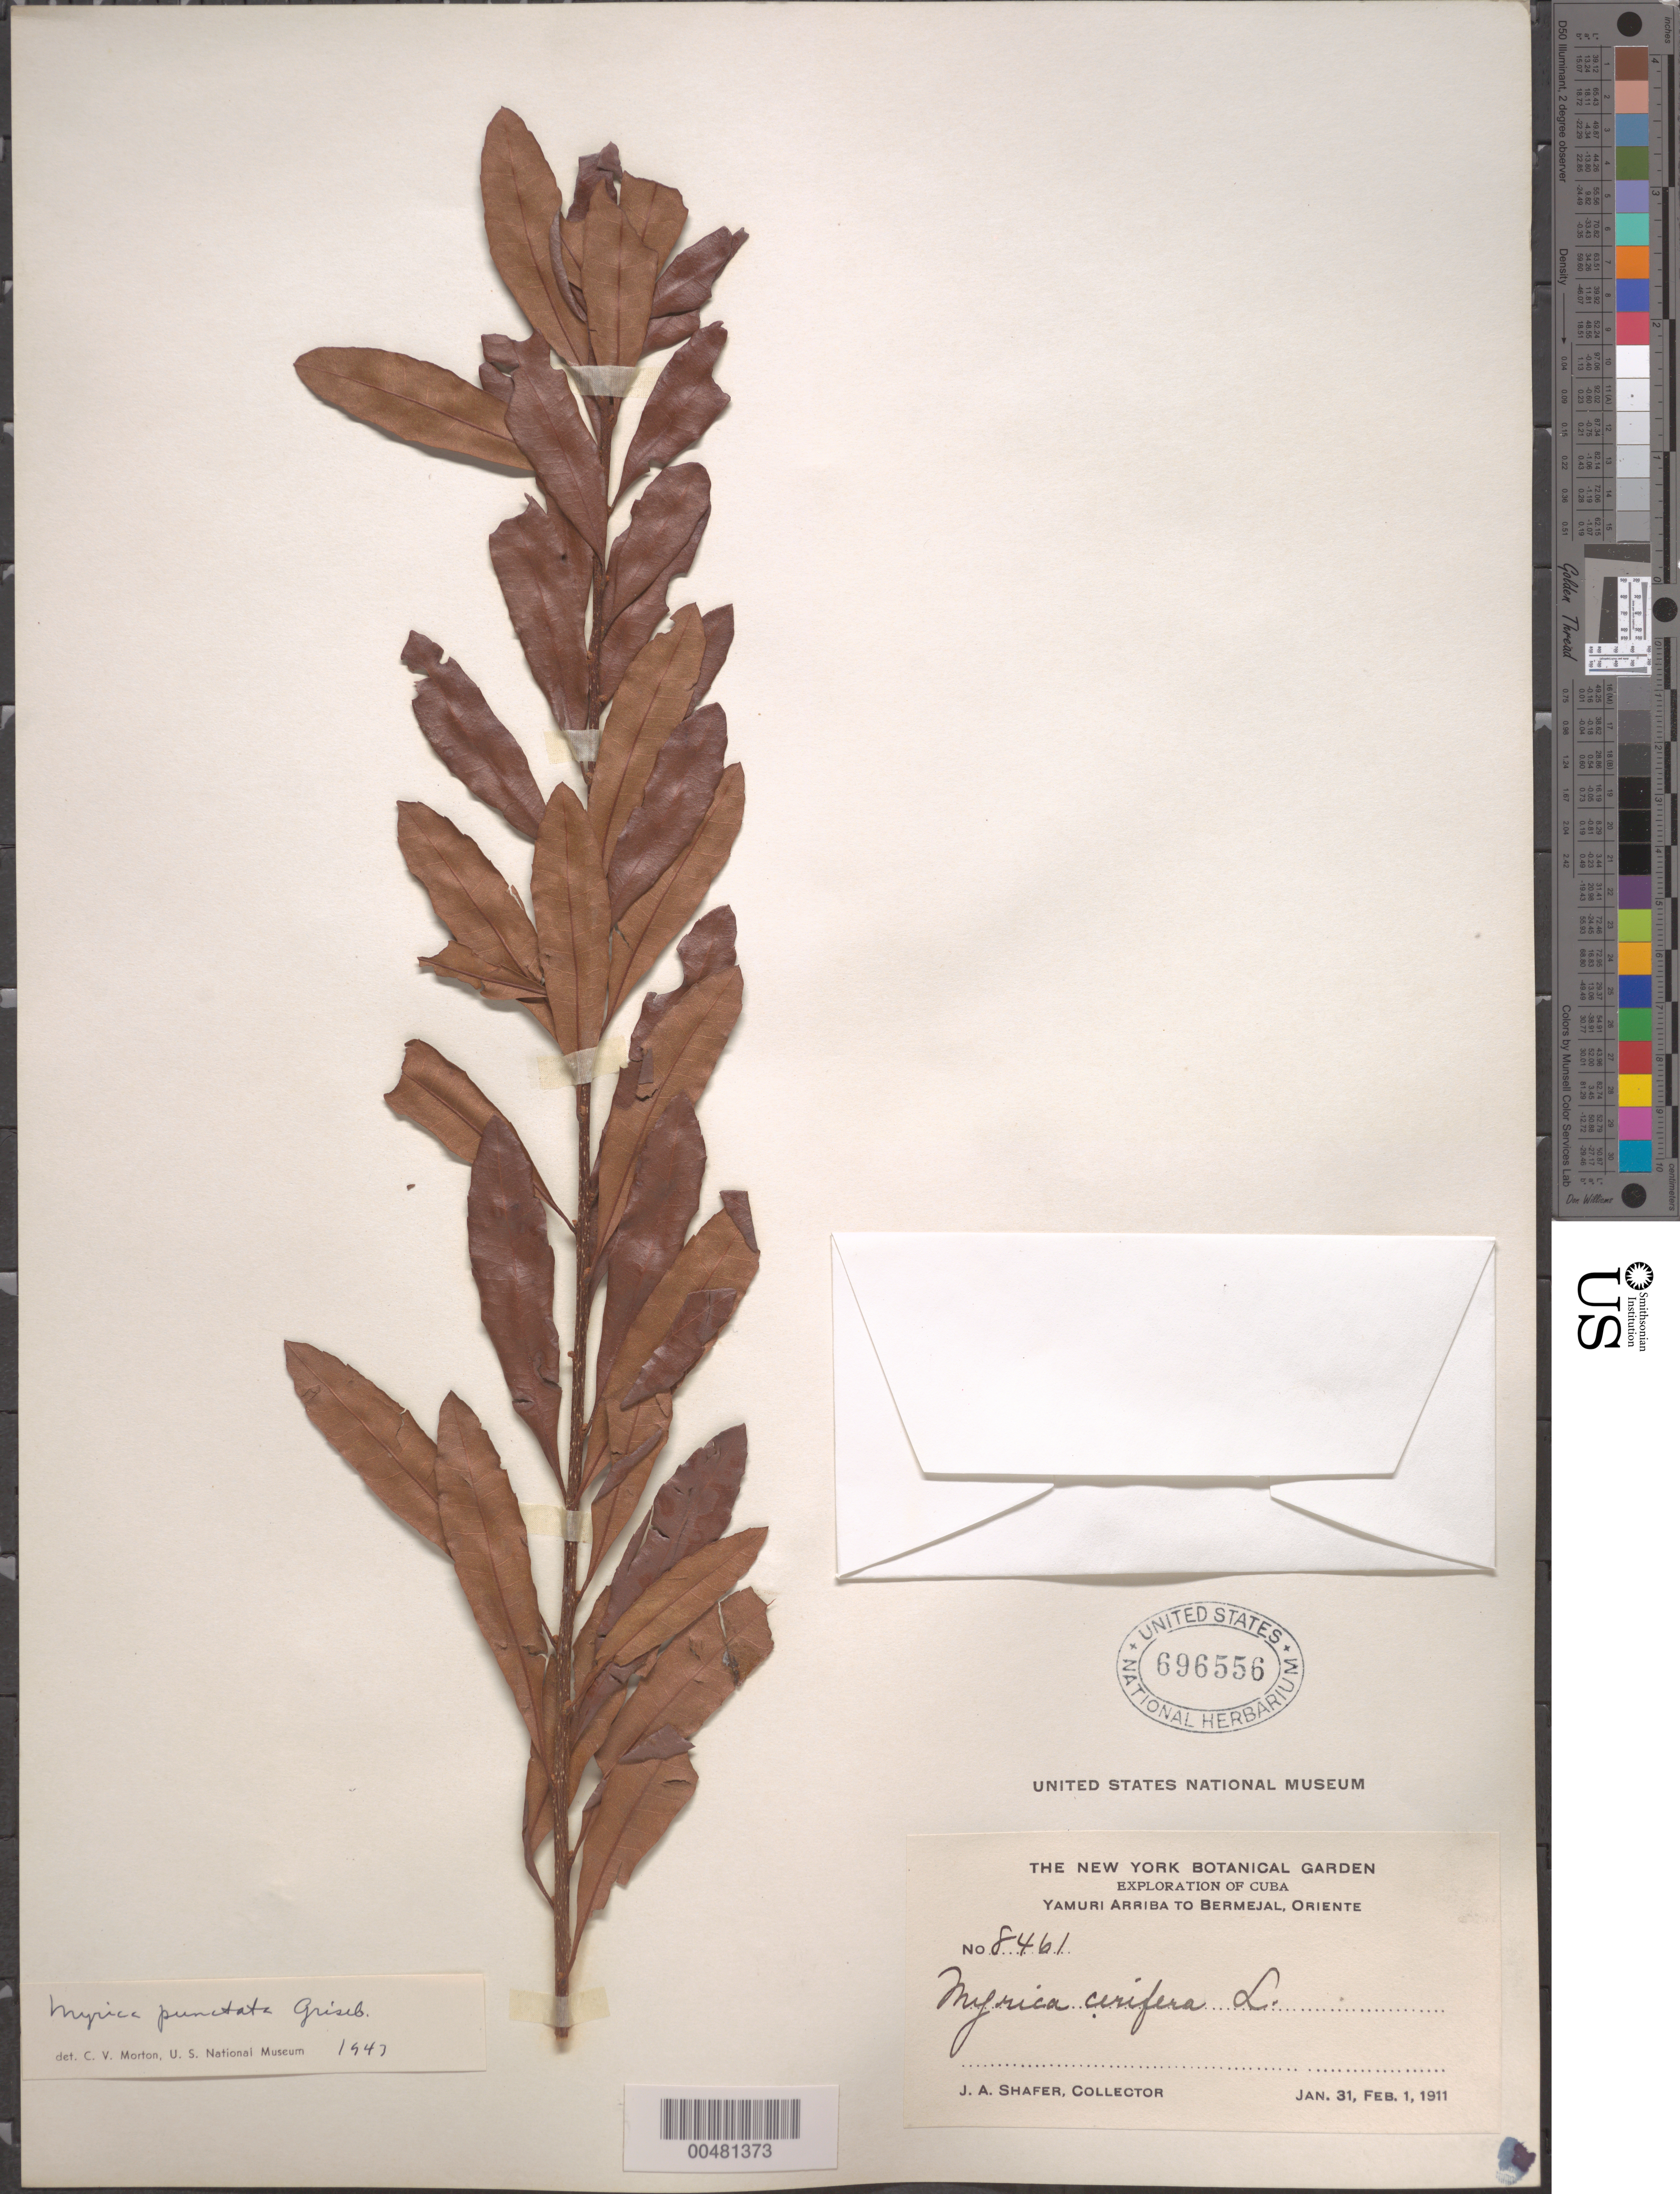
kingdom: Plantae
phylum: Tracheophyta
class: Magnoliopsida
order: Fagales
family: Myricaceae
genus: Morella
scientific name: Morella punctata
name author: (Griseb.) J. Herb.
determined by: Strong, Mark T., (BOT), Smithsonian Institution - National Museum of Natural History (UNITED STATES)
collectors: J. A. Shafer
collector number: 8461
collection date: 1911-01-31,1911-02-01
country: Cuba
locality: Yamuri Arriba to Bermejal, Oriente.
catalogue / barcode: US 696556